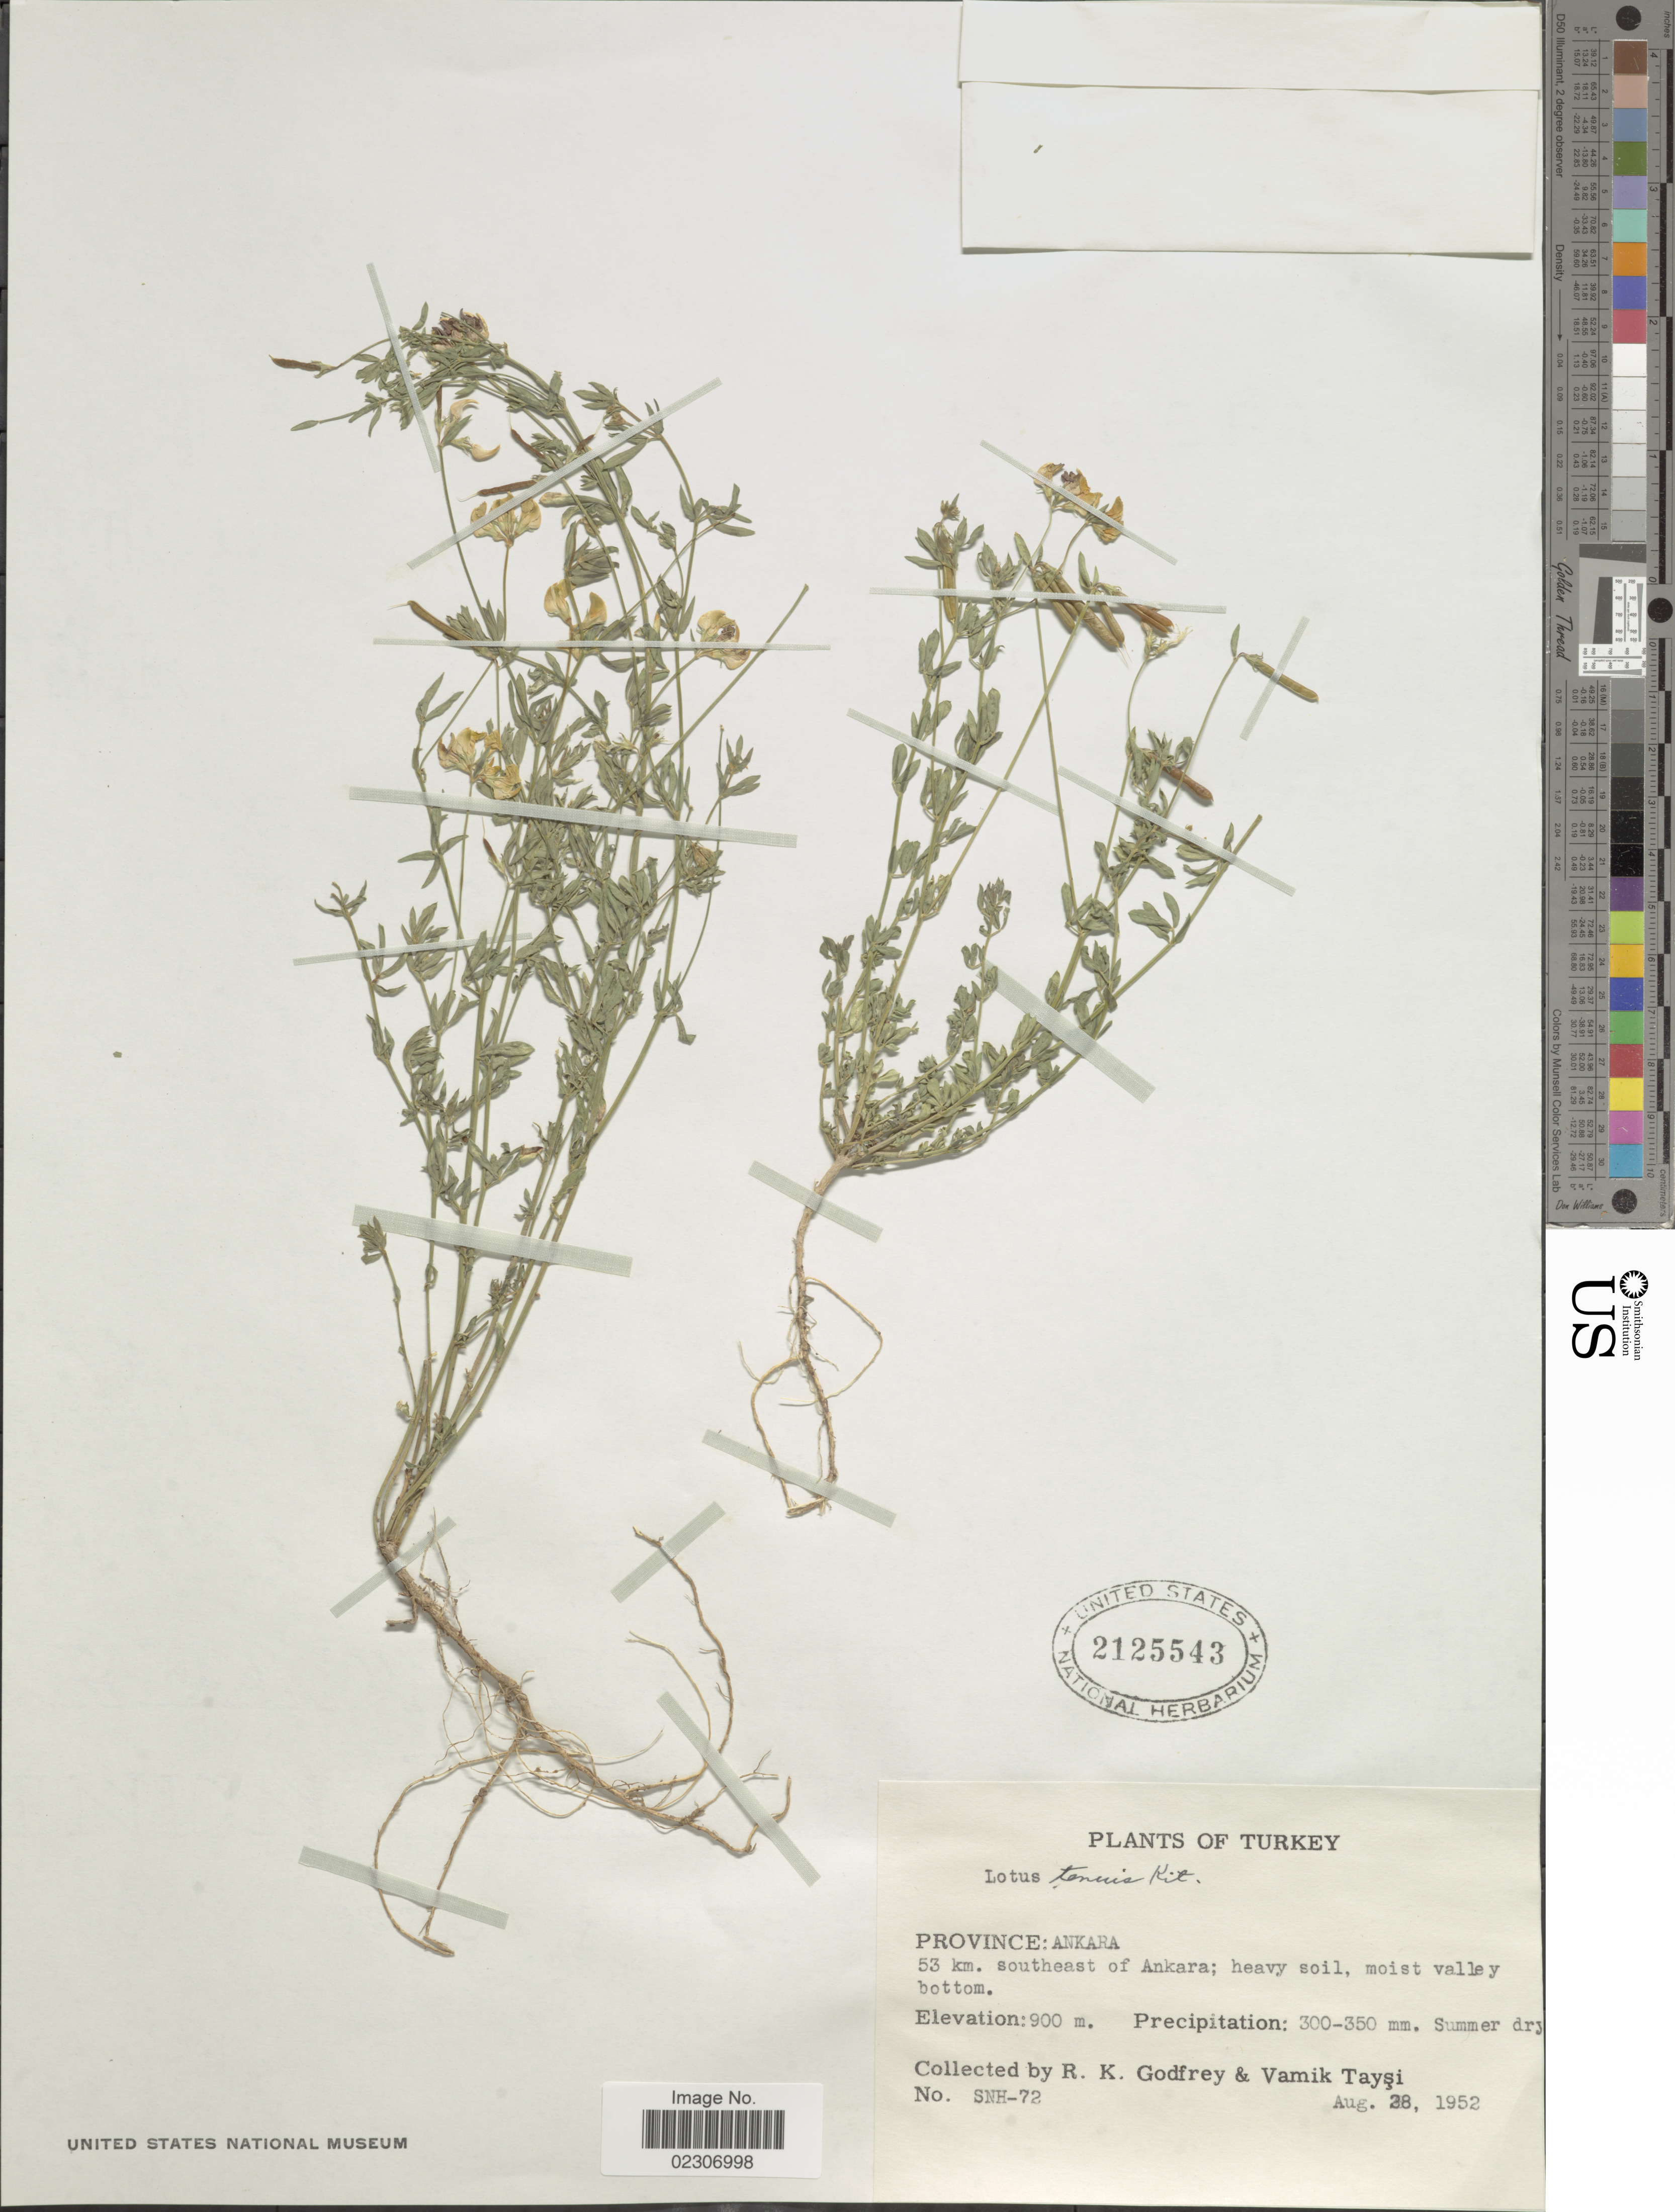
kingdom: Plantae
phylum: Tracheophyta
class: Magnoliopsida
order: Fabales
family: Fabaceae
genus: Lotus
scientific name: Lotus tenuis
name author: Waldst. & Kit.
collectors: R. K. Godfrey & V. Taysi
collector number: SNH-72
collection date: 1952-08-28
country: Turkey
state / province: Ankara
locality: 53 km. southeast of Ankara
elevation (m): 900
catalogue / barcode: US 2125543